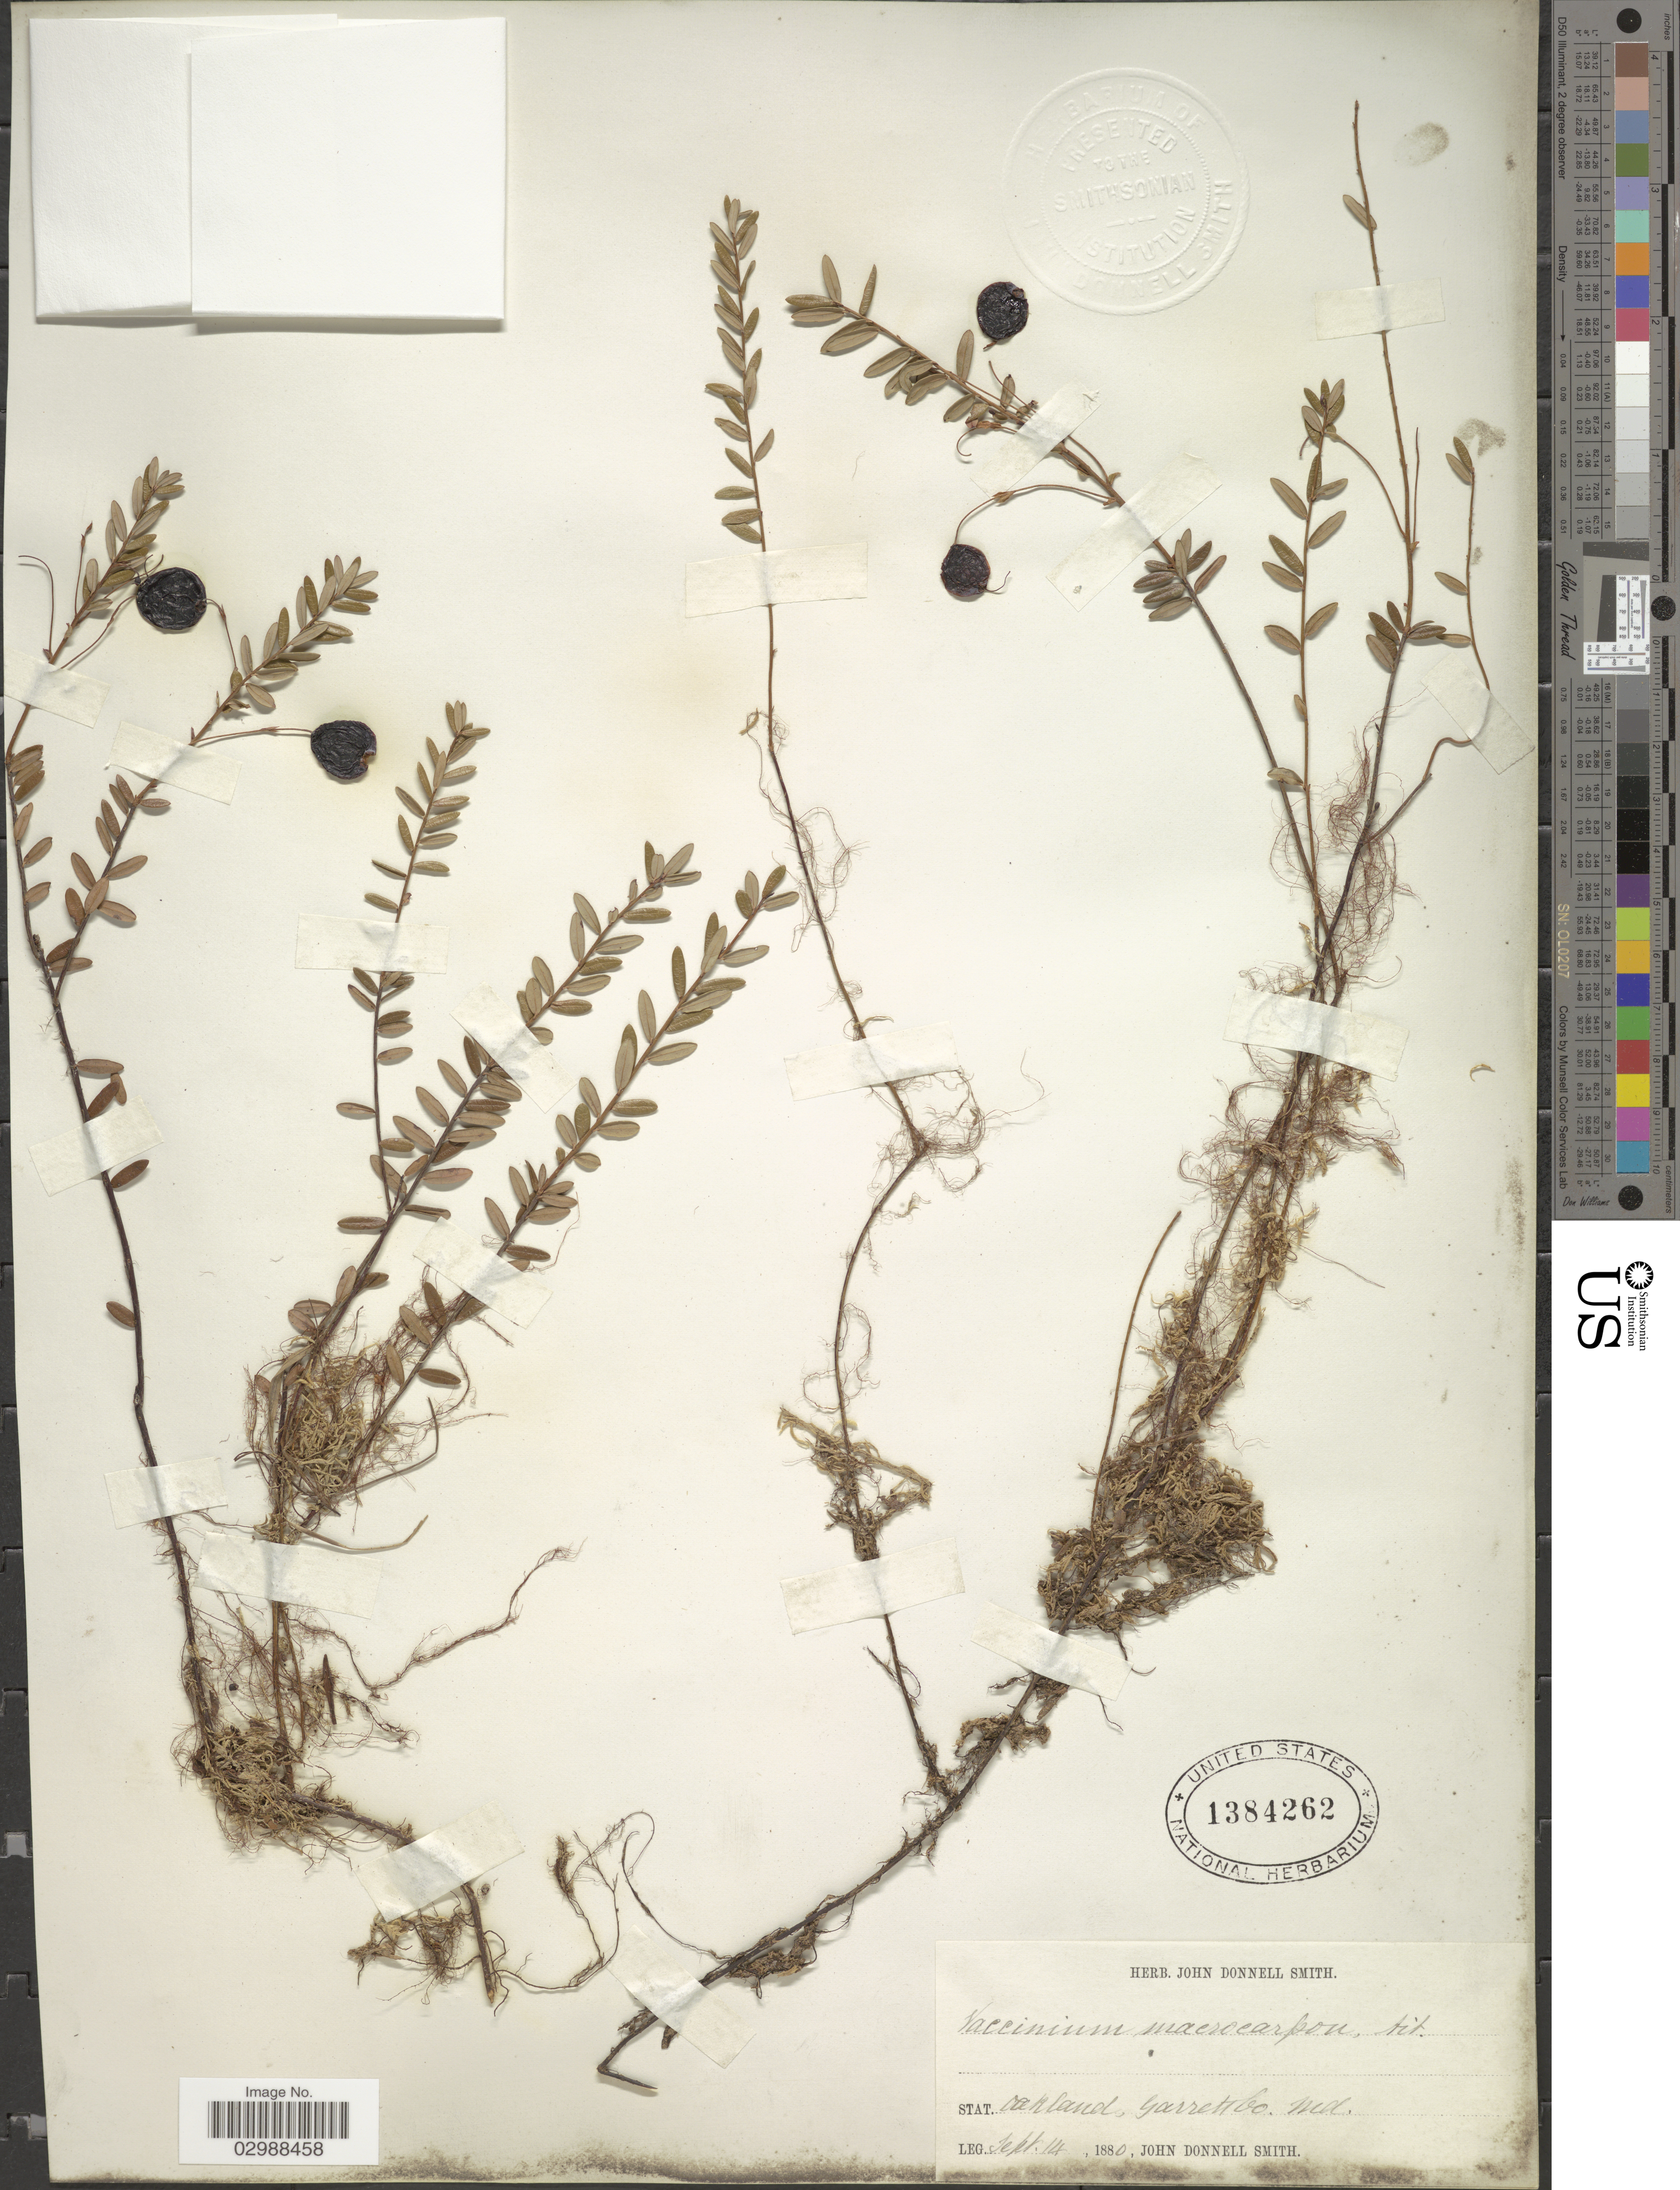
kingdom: Plantae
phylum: Tracheophyta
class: Magnoliopsida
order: Ericales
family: Ericaceae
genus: Vaccinium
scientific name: Vaccinium macrocarpon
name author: Aiton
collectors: J. Donnell Smith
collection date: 1880-09-14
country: United States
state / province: Maryland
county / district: Garrett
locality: Stat. Oakland, Garrett Co., Md.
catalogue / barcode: US 1384262